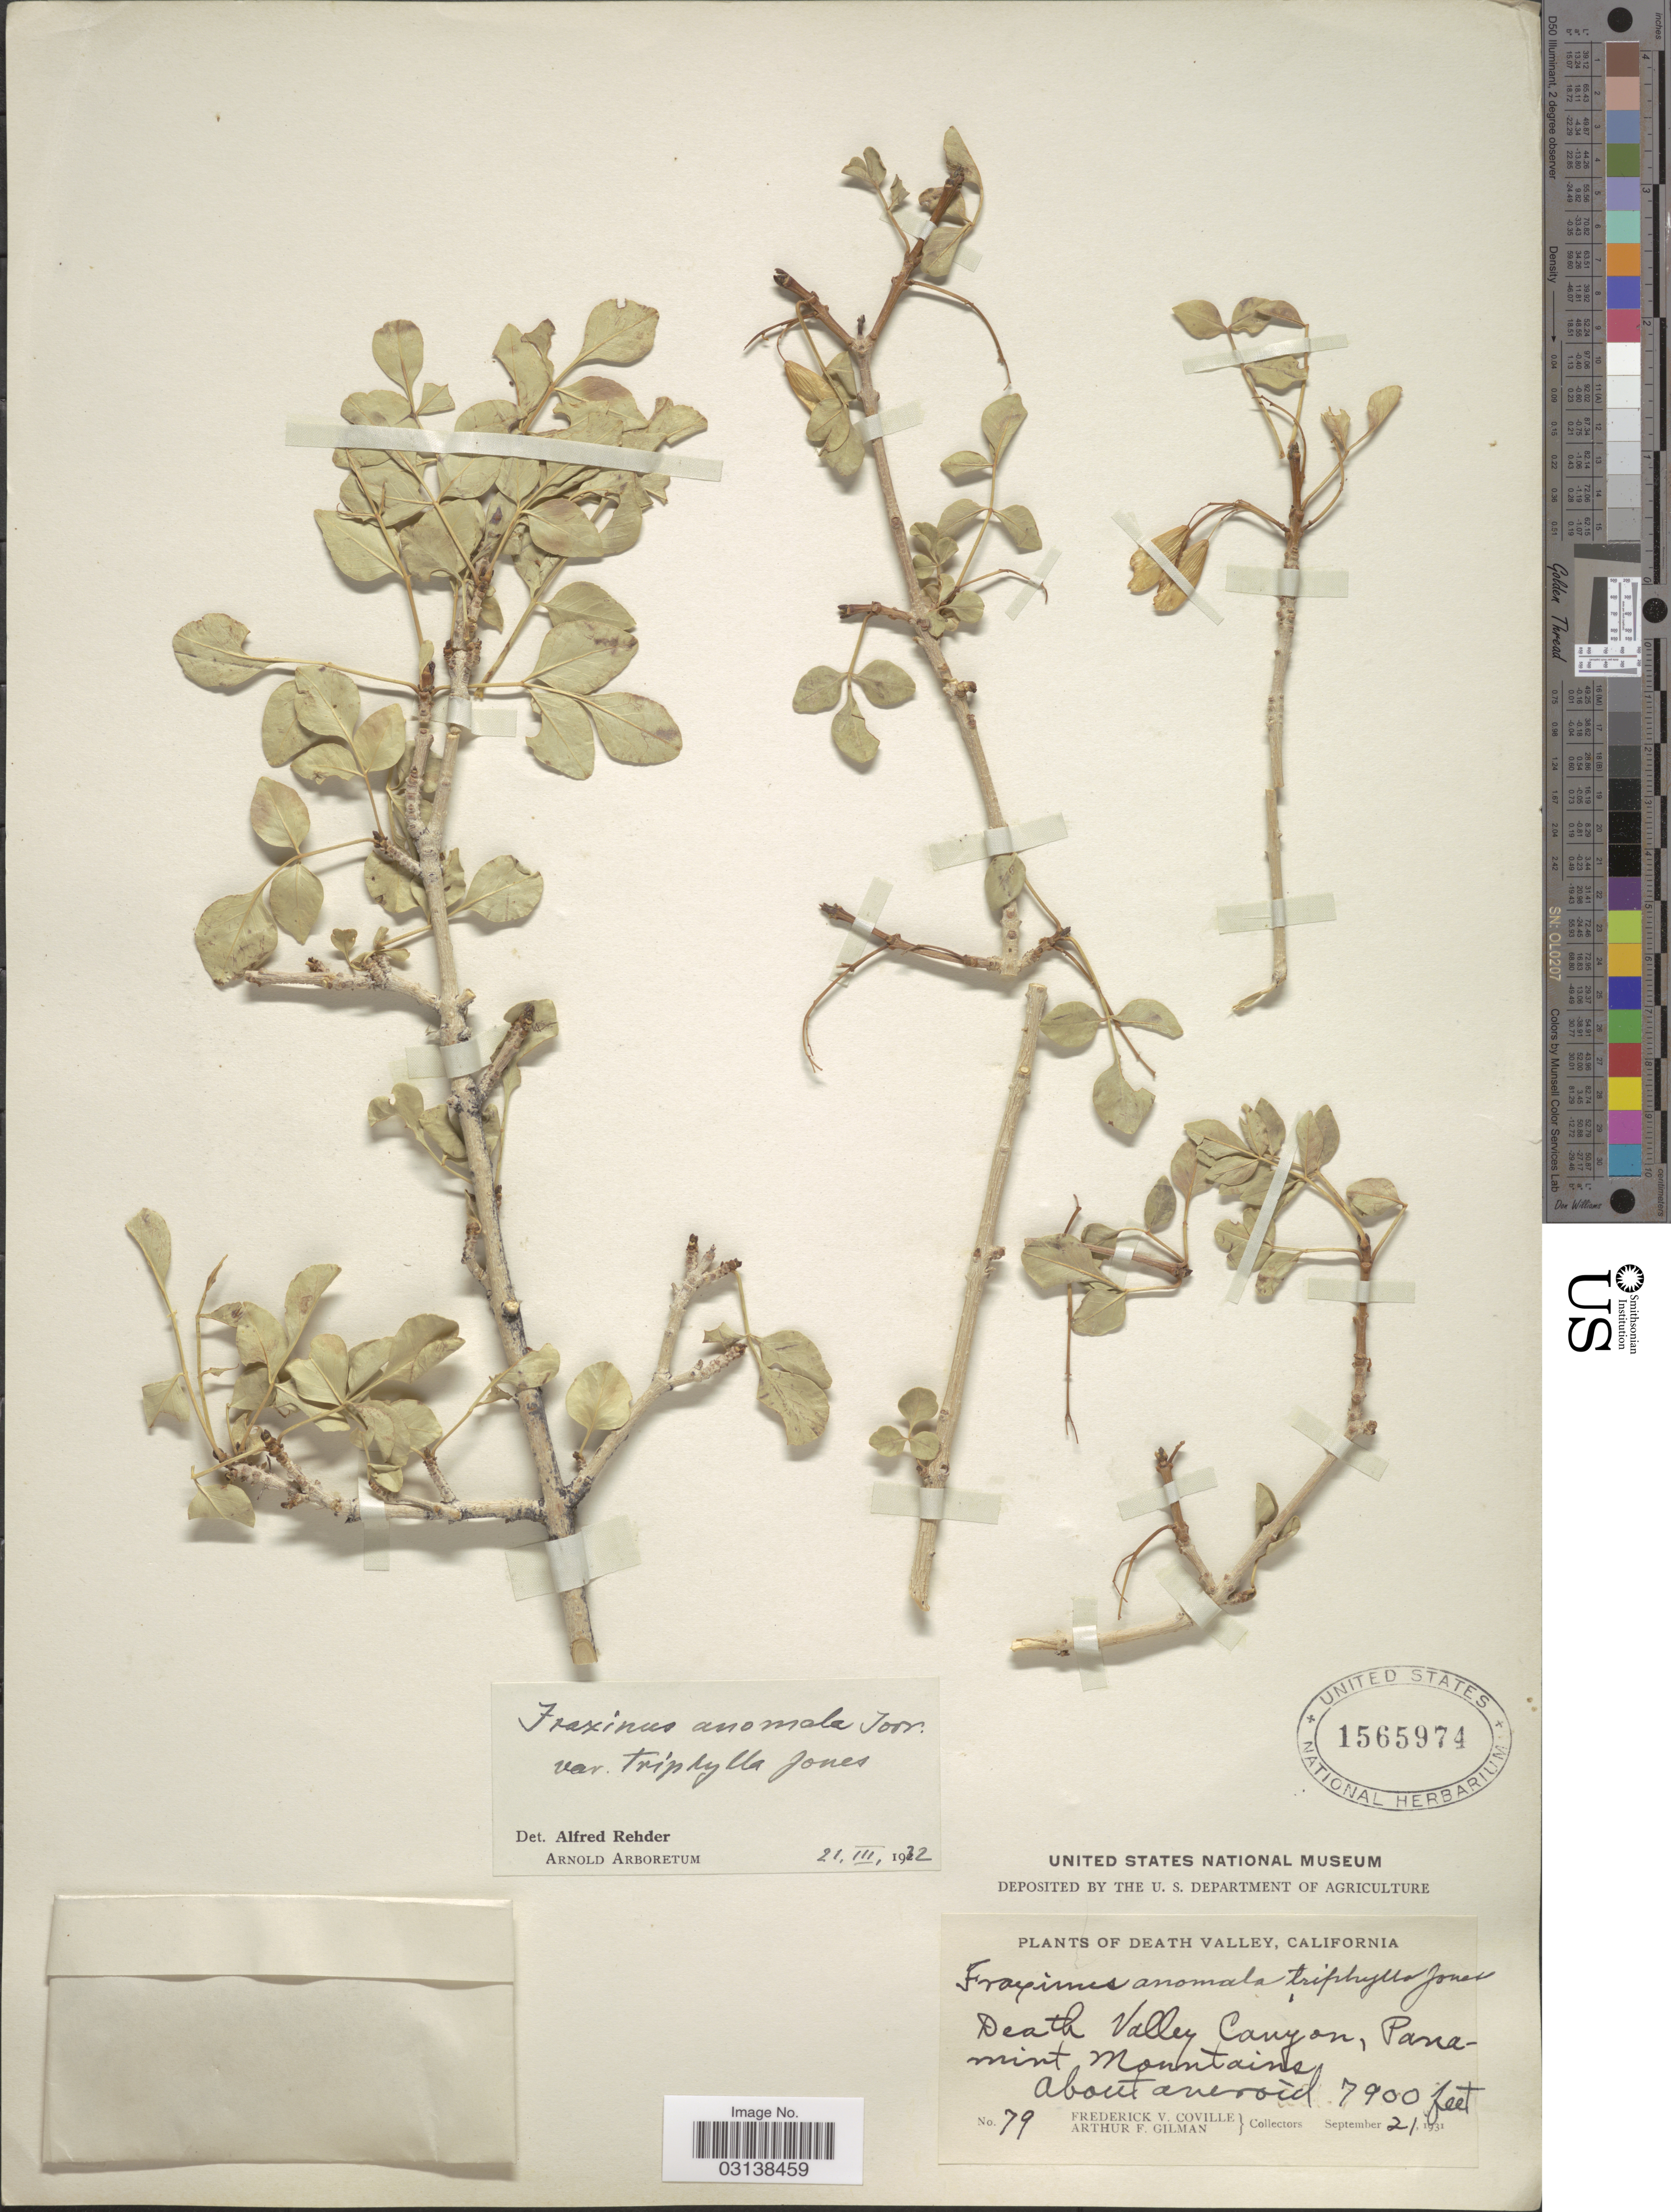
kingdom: Plantae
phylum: Tracheophyta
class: Magnoliopsida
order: Lamiales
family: Oleaceae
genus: Fraxinus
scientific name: Fraxinus anomala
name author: Torr. ex S. Watson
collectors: F. V. Coville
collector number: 79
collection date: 1931-09-21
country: United States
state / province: California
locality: Death Valley, Death Valley Canyon, Panamint Mountains.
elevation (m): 2408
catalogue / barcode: US 1565974